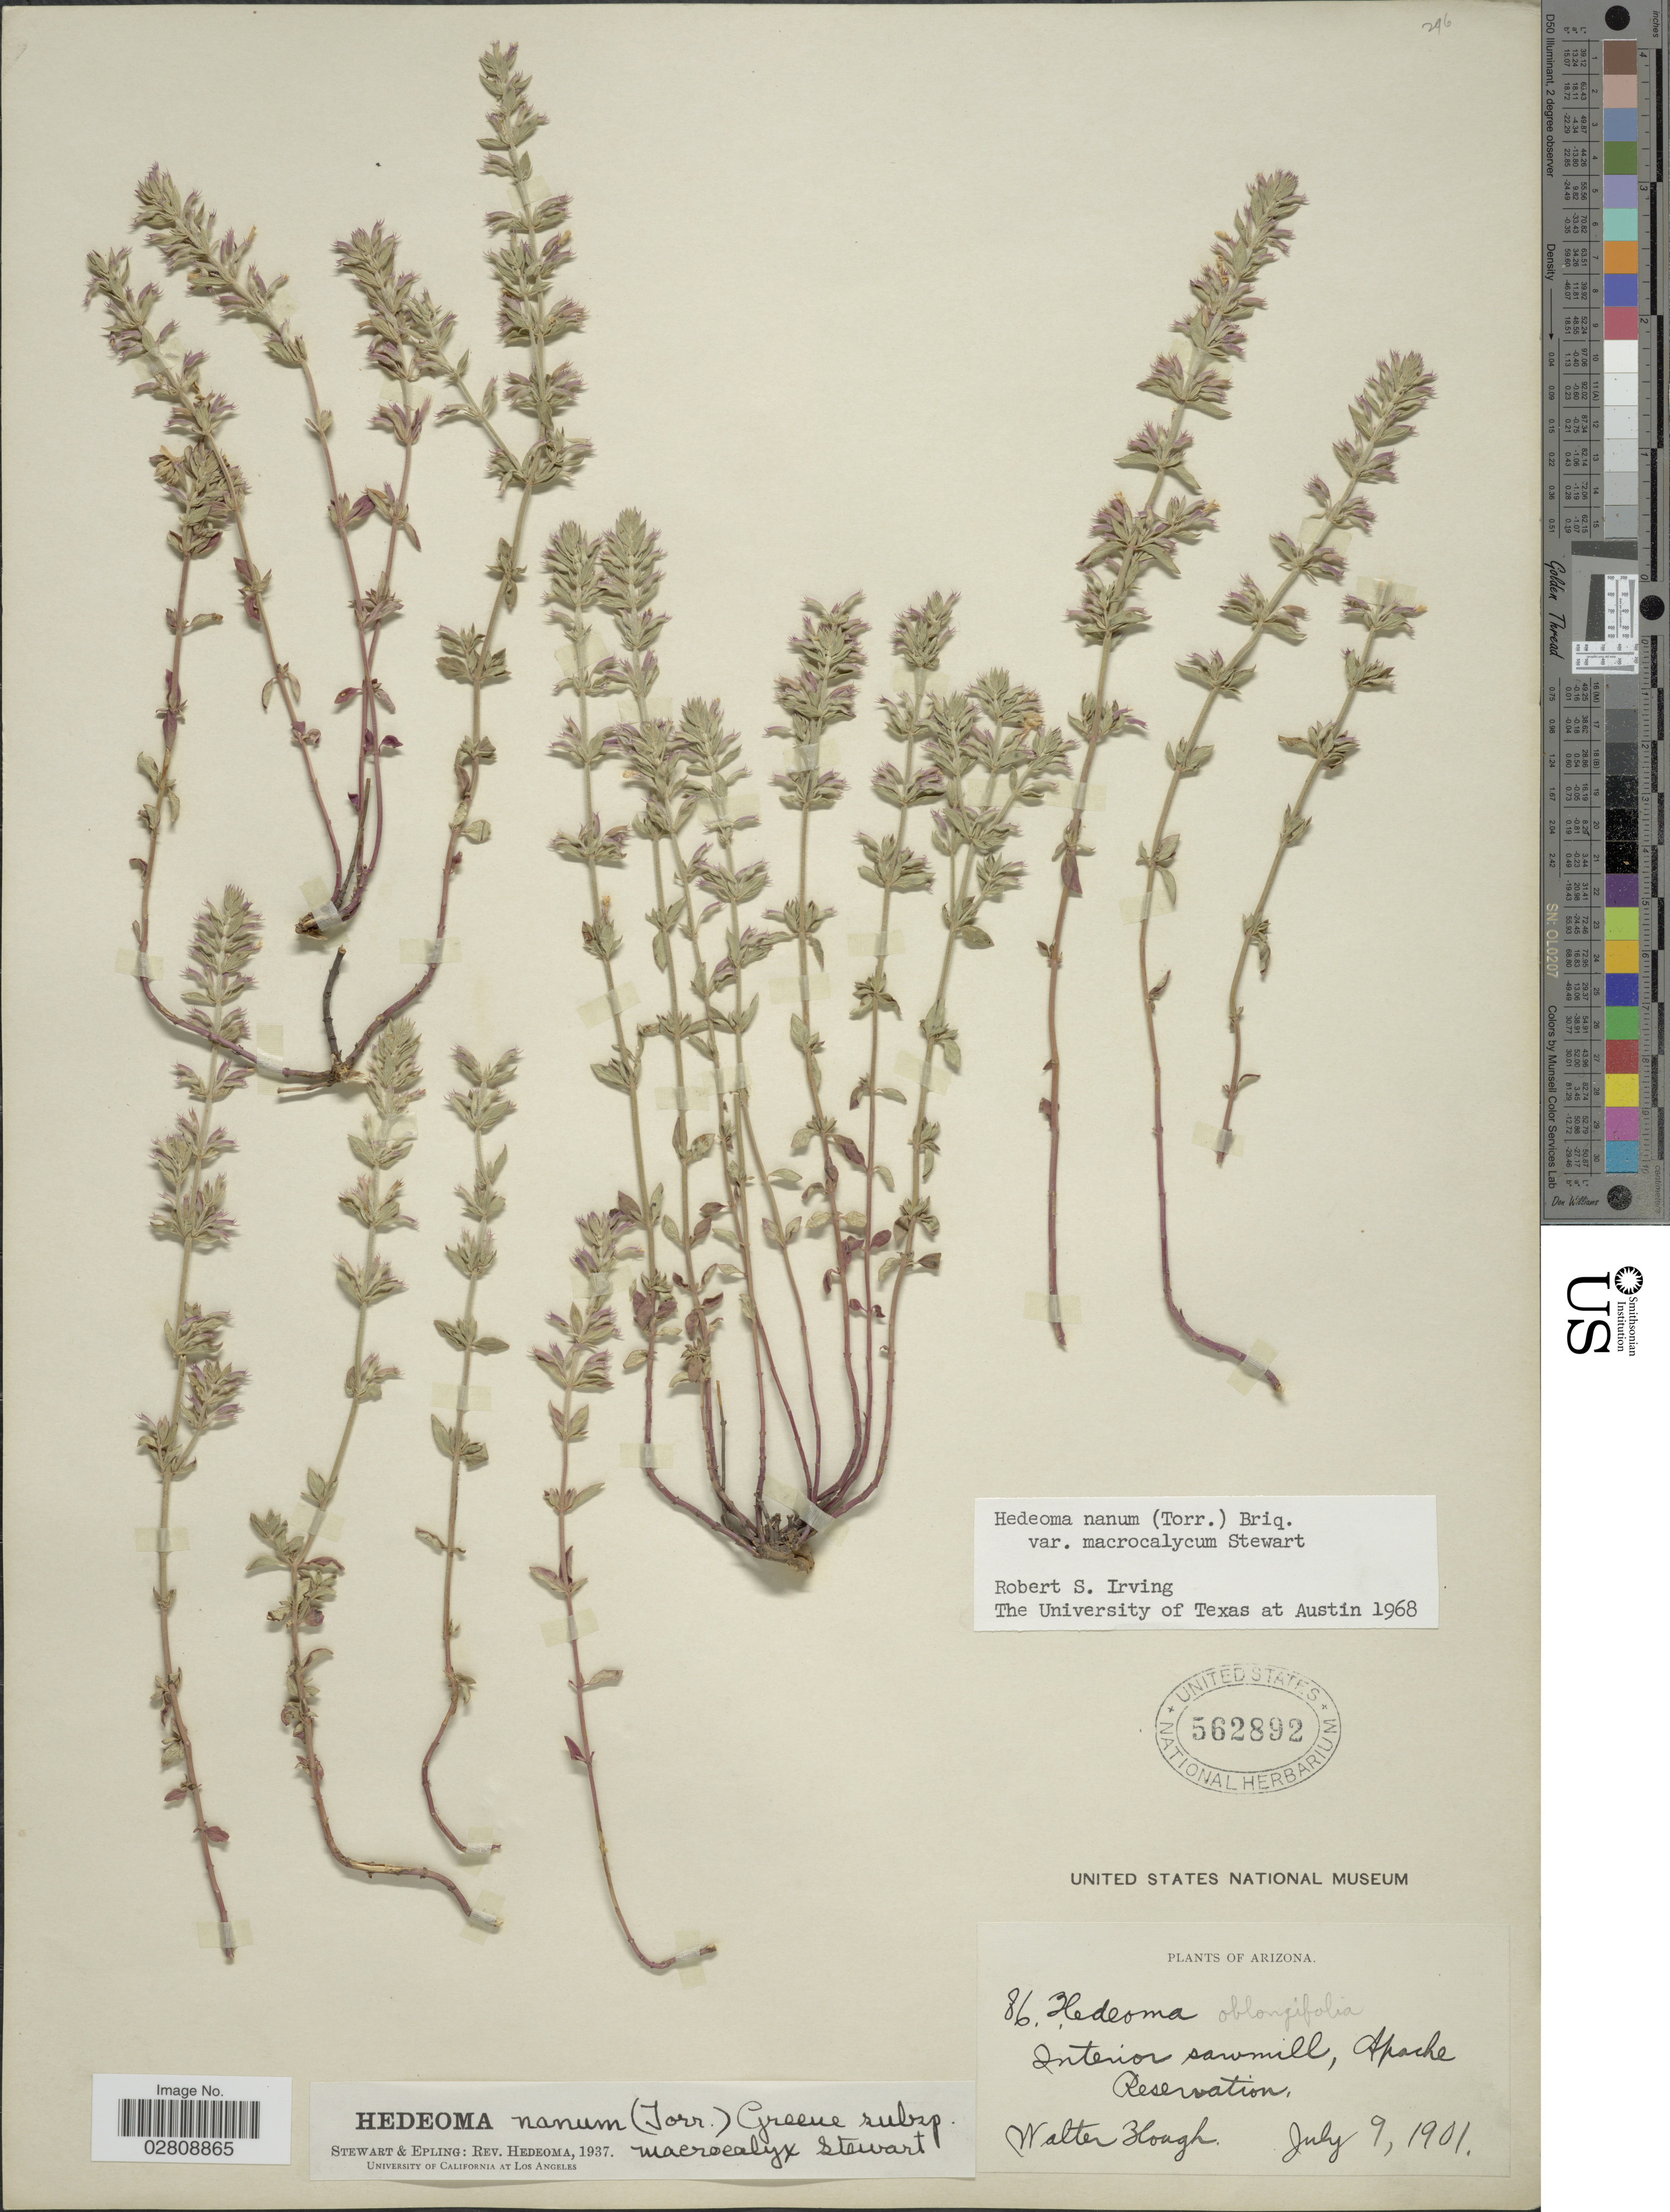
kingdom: Plantae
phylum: Tracheophyta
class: Magnoliopsida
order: Lamiales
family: Lamiaceae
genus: Hedeoma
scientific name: Hedeoma nana subsp. macrocalyx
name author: W.S. Stewart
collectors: W. Hough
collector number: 86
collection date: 1901-07-09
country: United States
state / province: Arizona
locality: Interior sawmille, Apache Reservation.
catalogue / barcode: US 562892